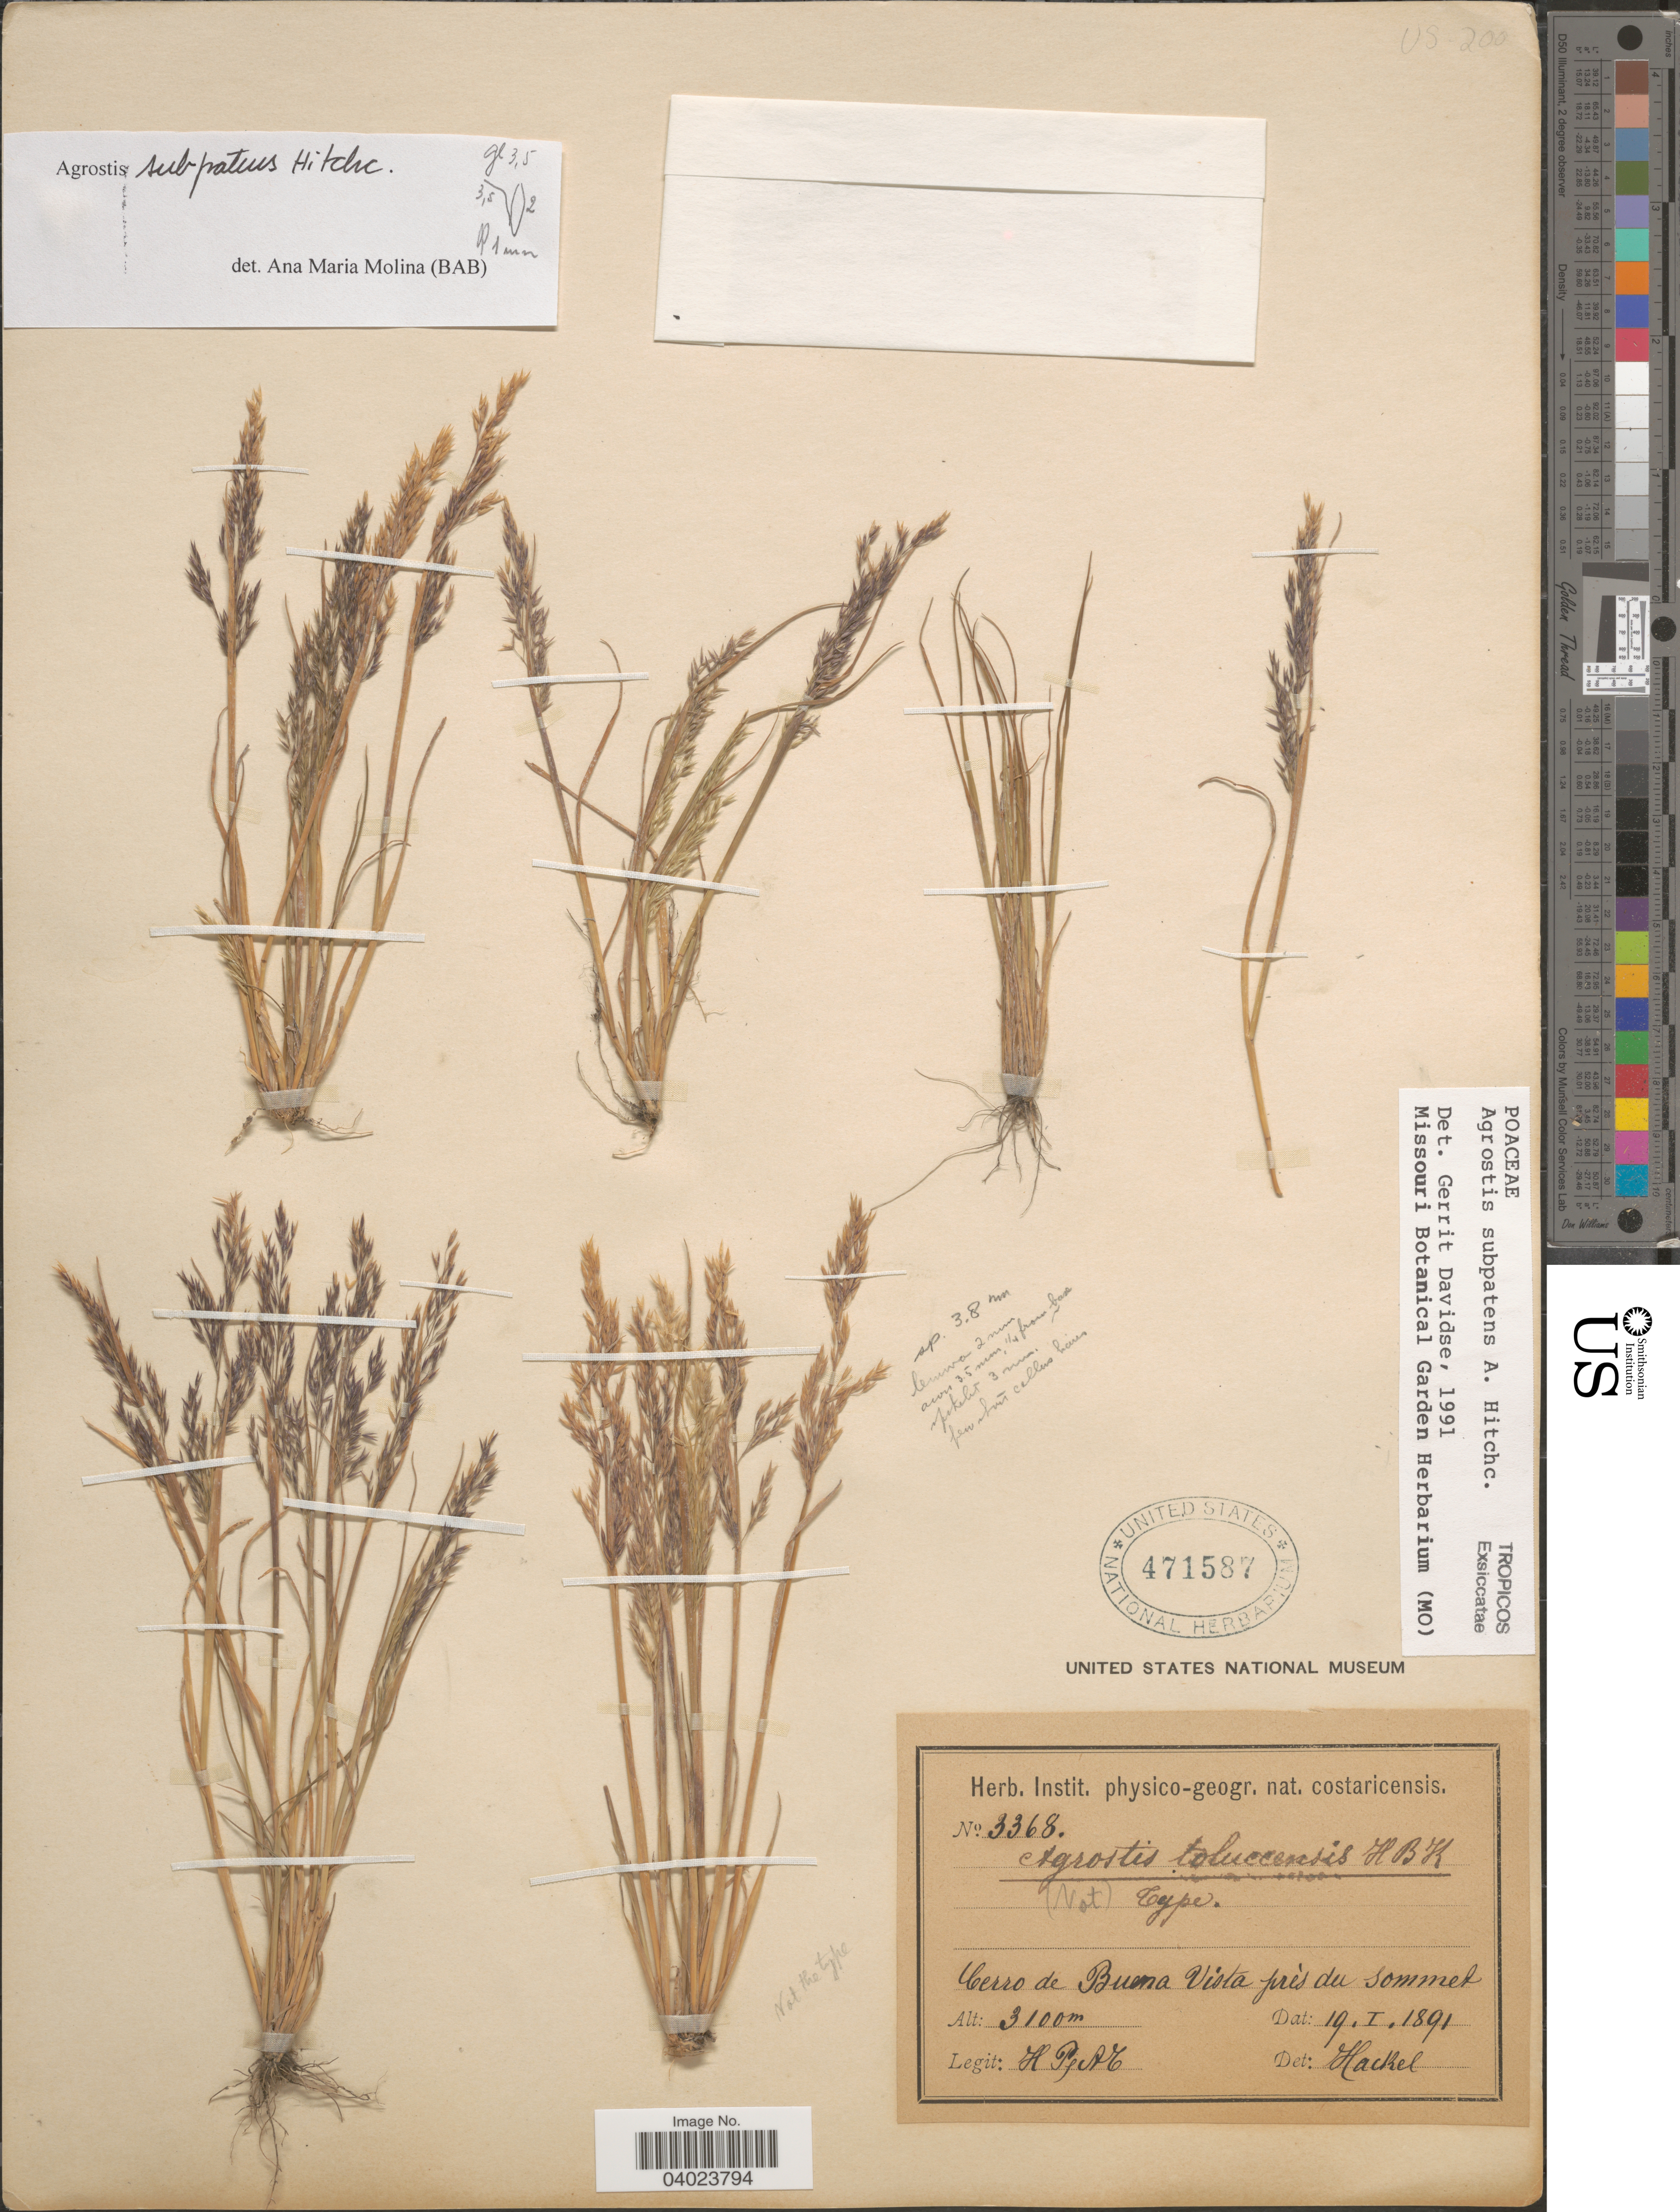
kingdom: Plantae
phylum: Tracheophyta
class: Liliopsida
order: Poales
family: Poaceae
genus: Agrostis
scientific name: Agrostis subpatens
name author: Hitchc.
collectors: H. P. & A. T.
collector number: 3368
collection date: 1891-01-19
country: Costa Rica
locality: Cerro de Buena Vista près du sommet.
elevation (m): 3100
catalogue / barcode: US 471587